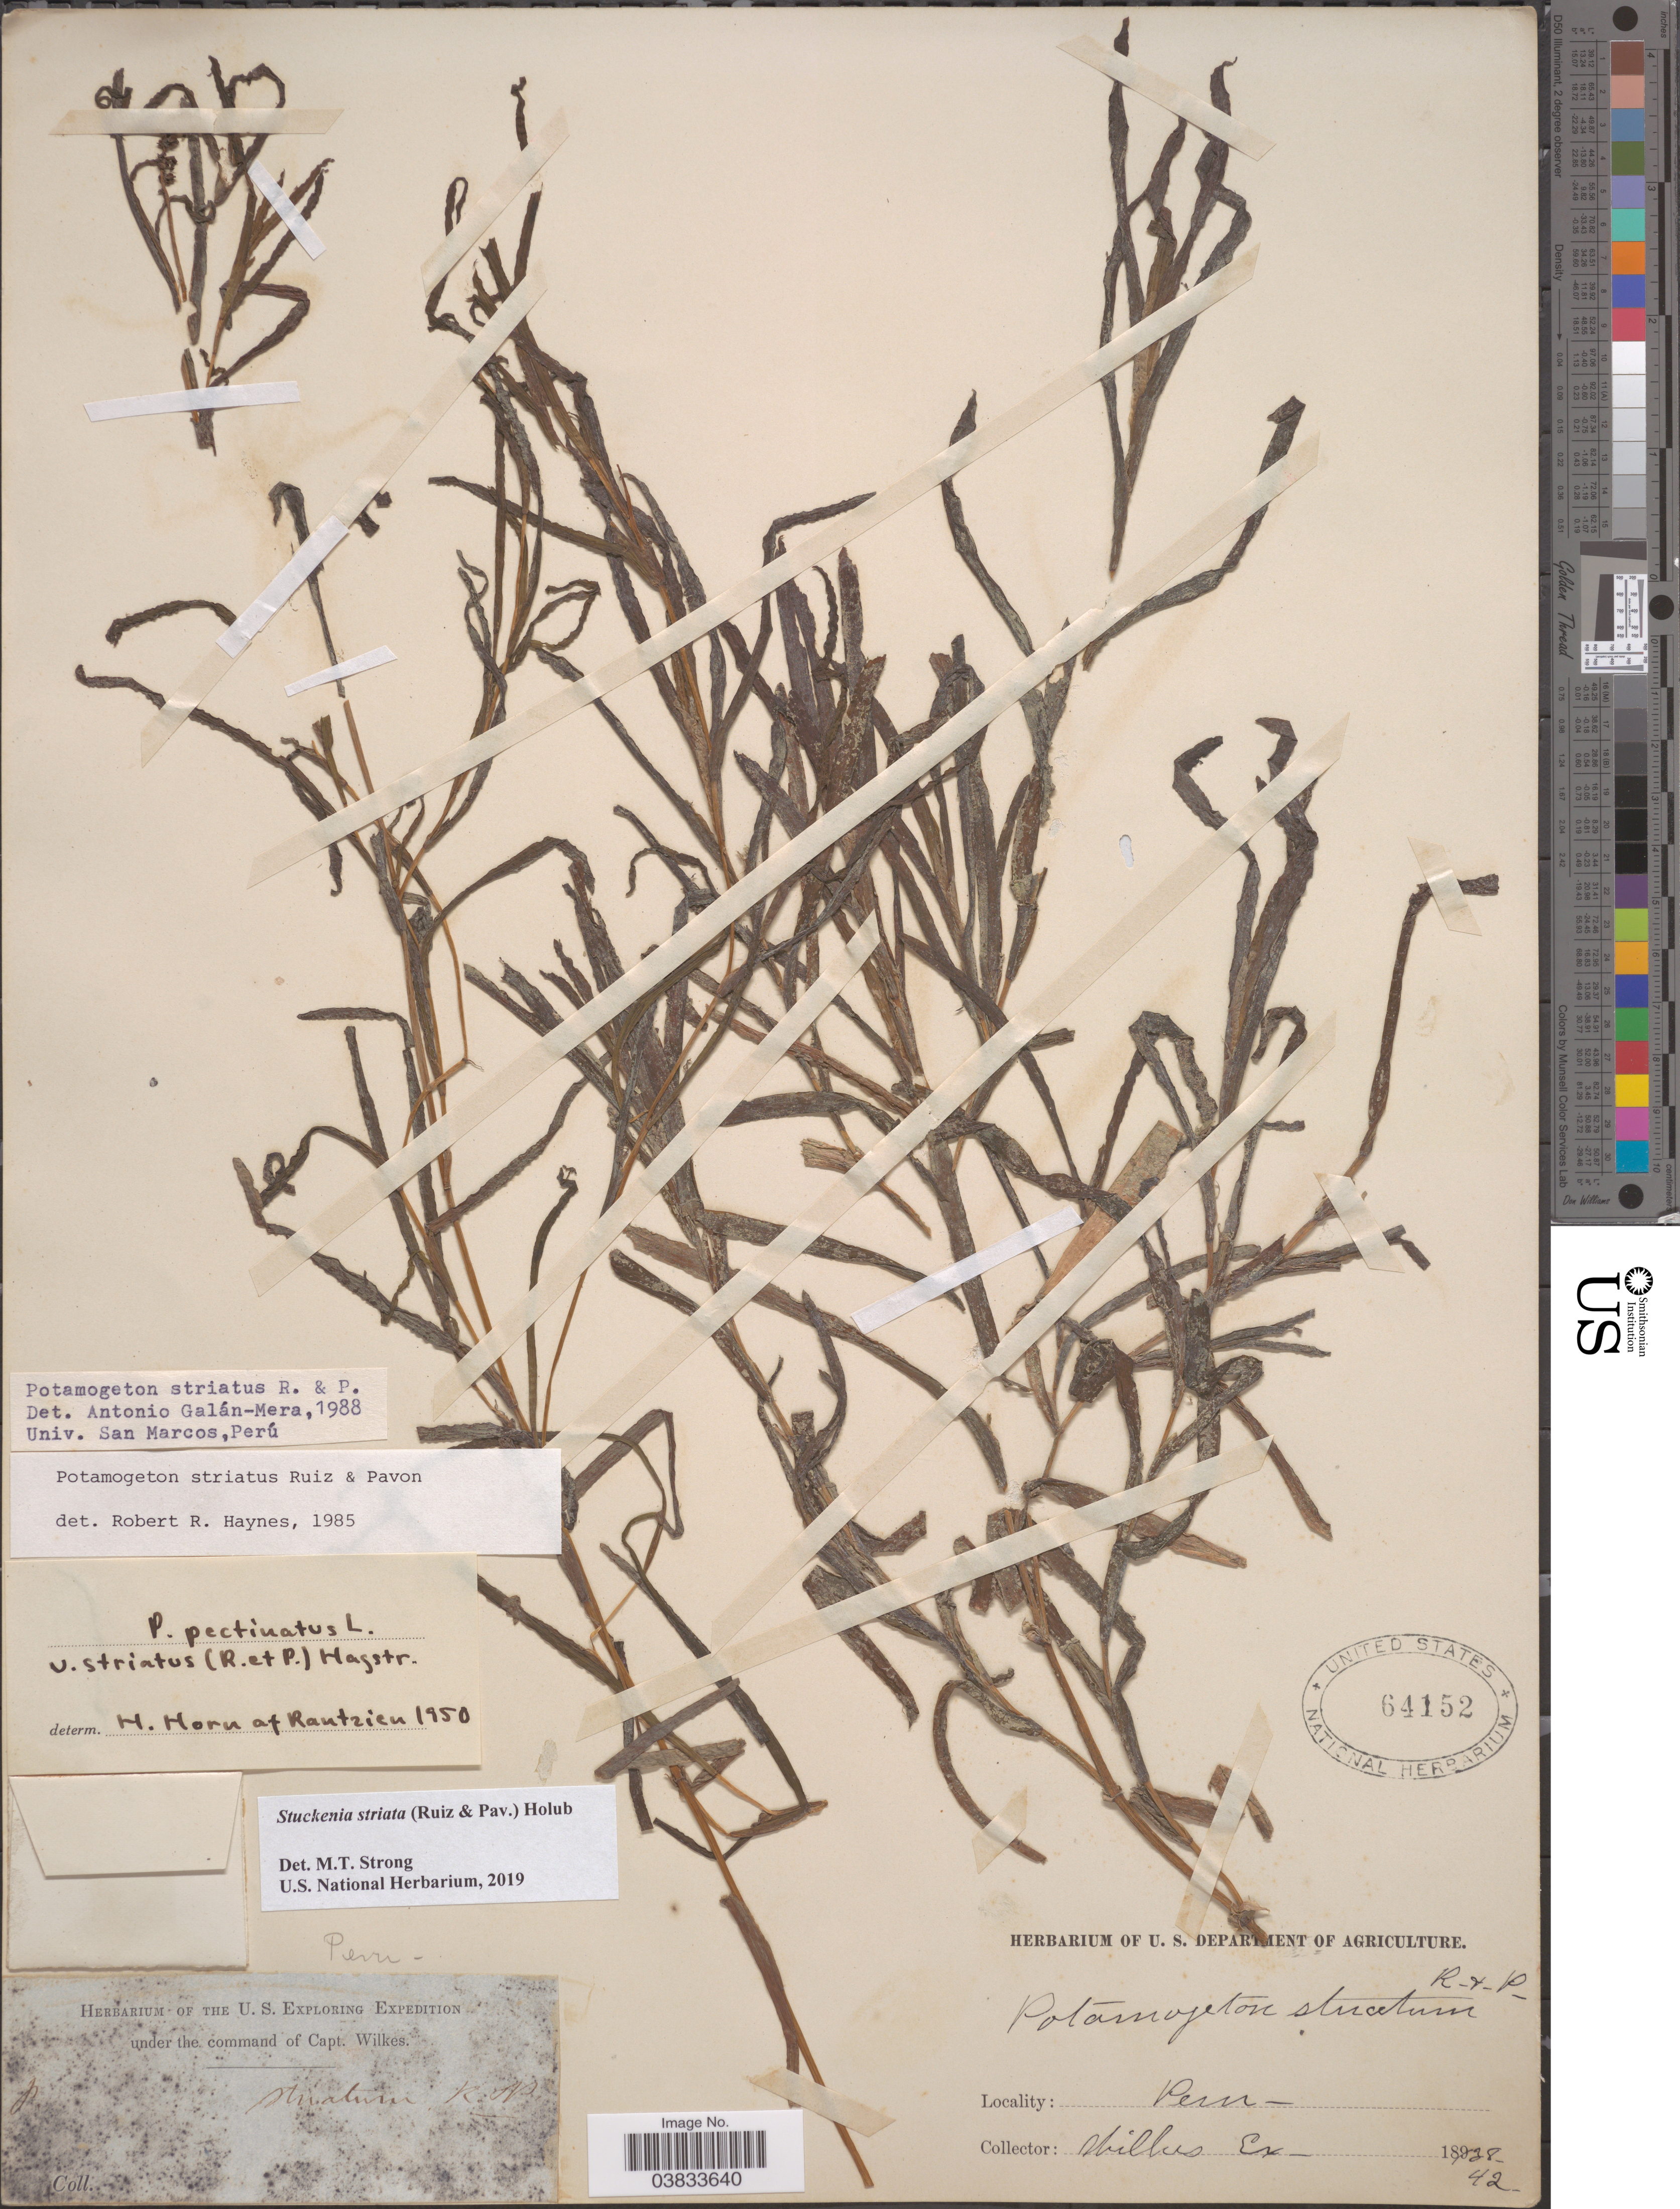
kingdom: Plantae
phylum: Tracheophyta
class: Liliopsida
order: Alismatales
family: Potamogetonaceae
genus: Stuckenia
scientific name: Stuckenia striata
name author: (Ruiz & Pav.) Holub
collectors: U.S. Explor. Exped.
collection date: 1838/1842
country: Peru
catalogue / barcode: US 64152